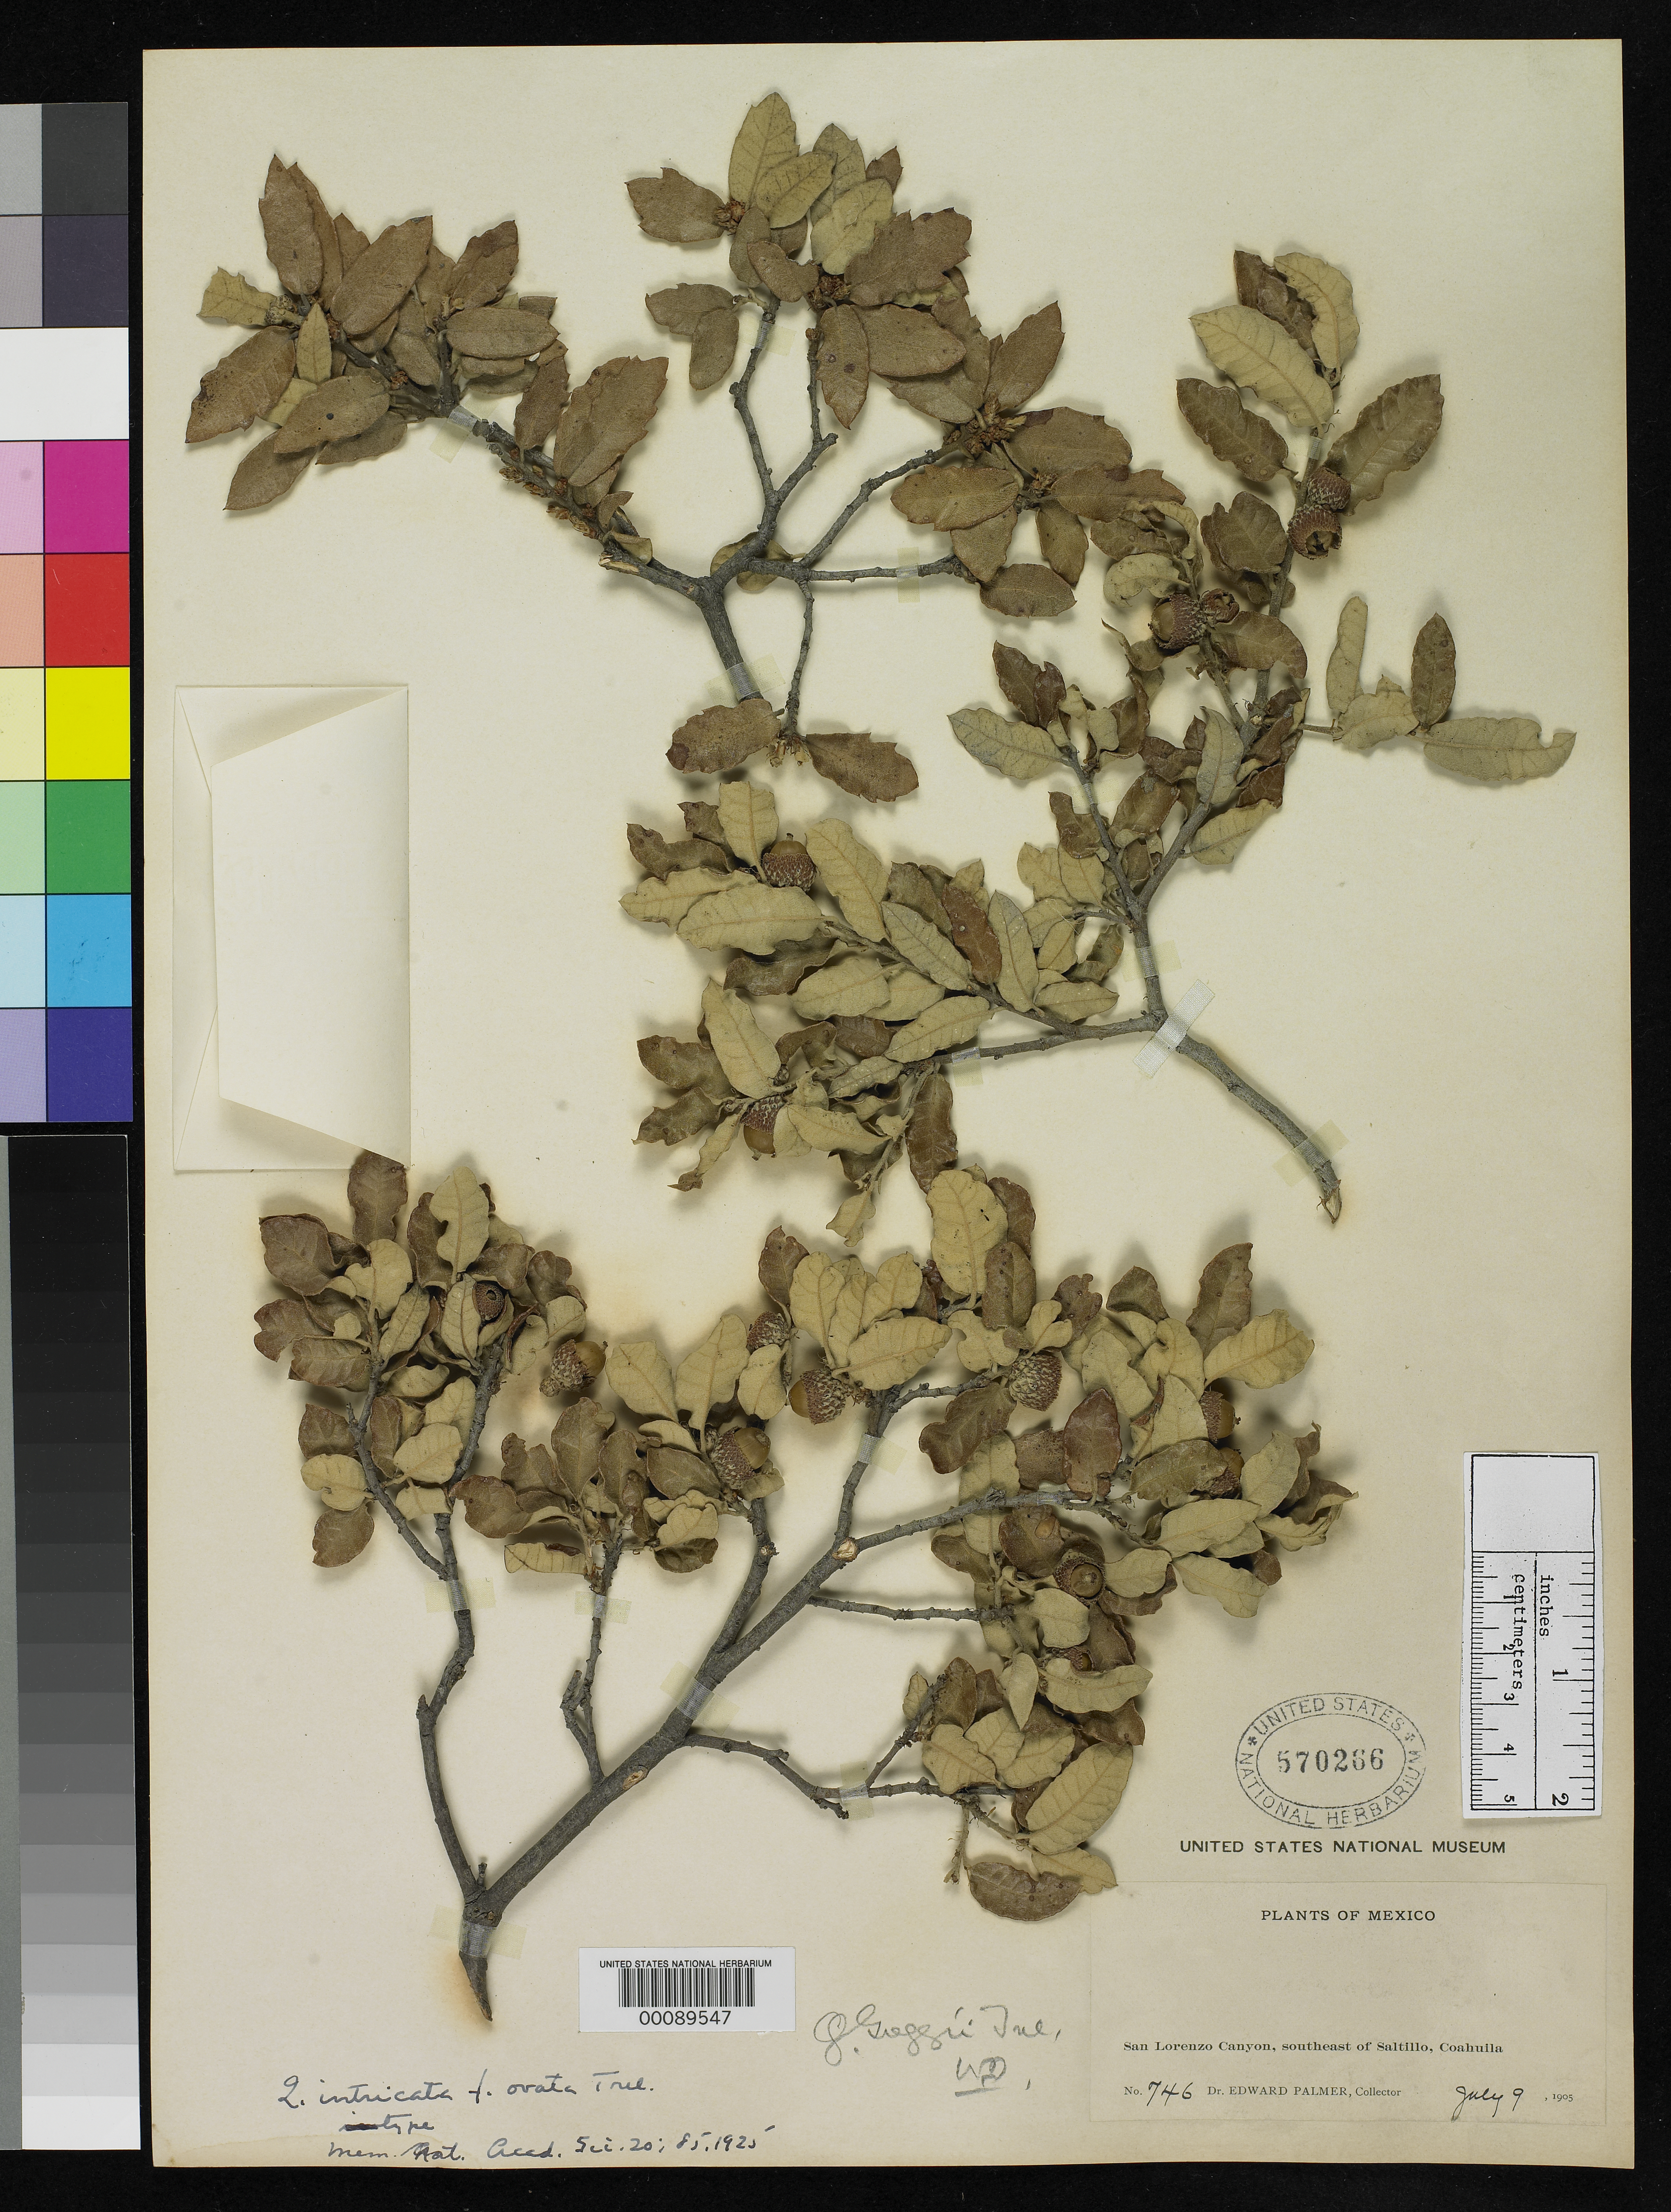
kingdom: Plantae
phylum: Tracheophyta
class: Magnoliopsida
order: Fagales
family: Fagaceae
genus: Quercus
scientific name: Quercus intricata f. ovata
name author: Trel.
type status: Isotype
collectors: E. Palmer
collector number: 746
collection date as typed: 09 Jul 1905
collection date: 1905-07-09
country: Mexico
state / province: Coahuila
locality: Saltillo.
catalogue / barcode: US 570266